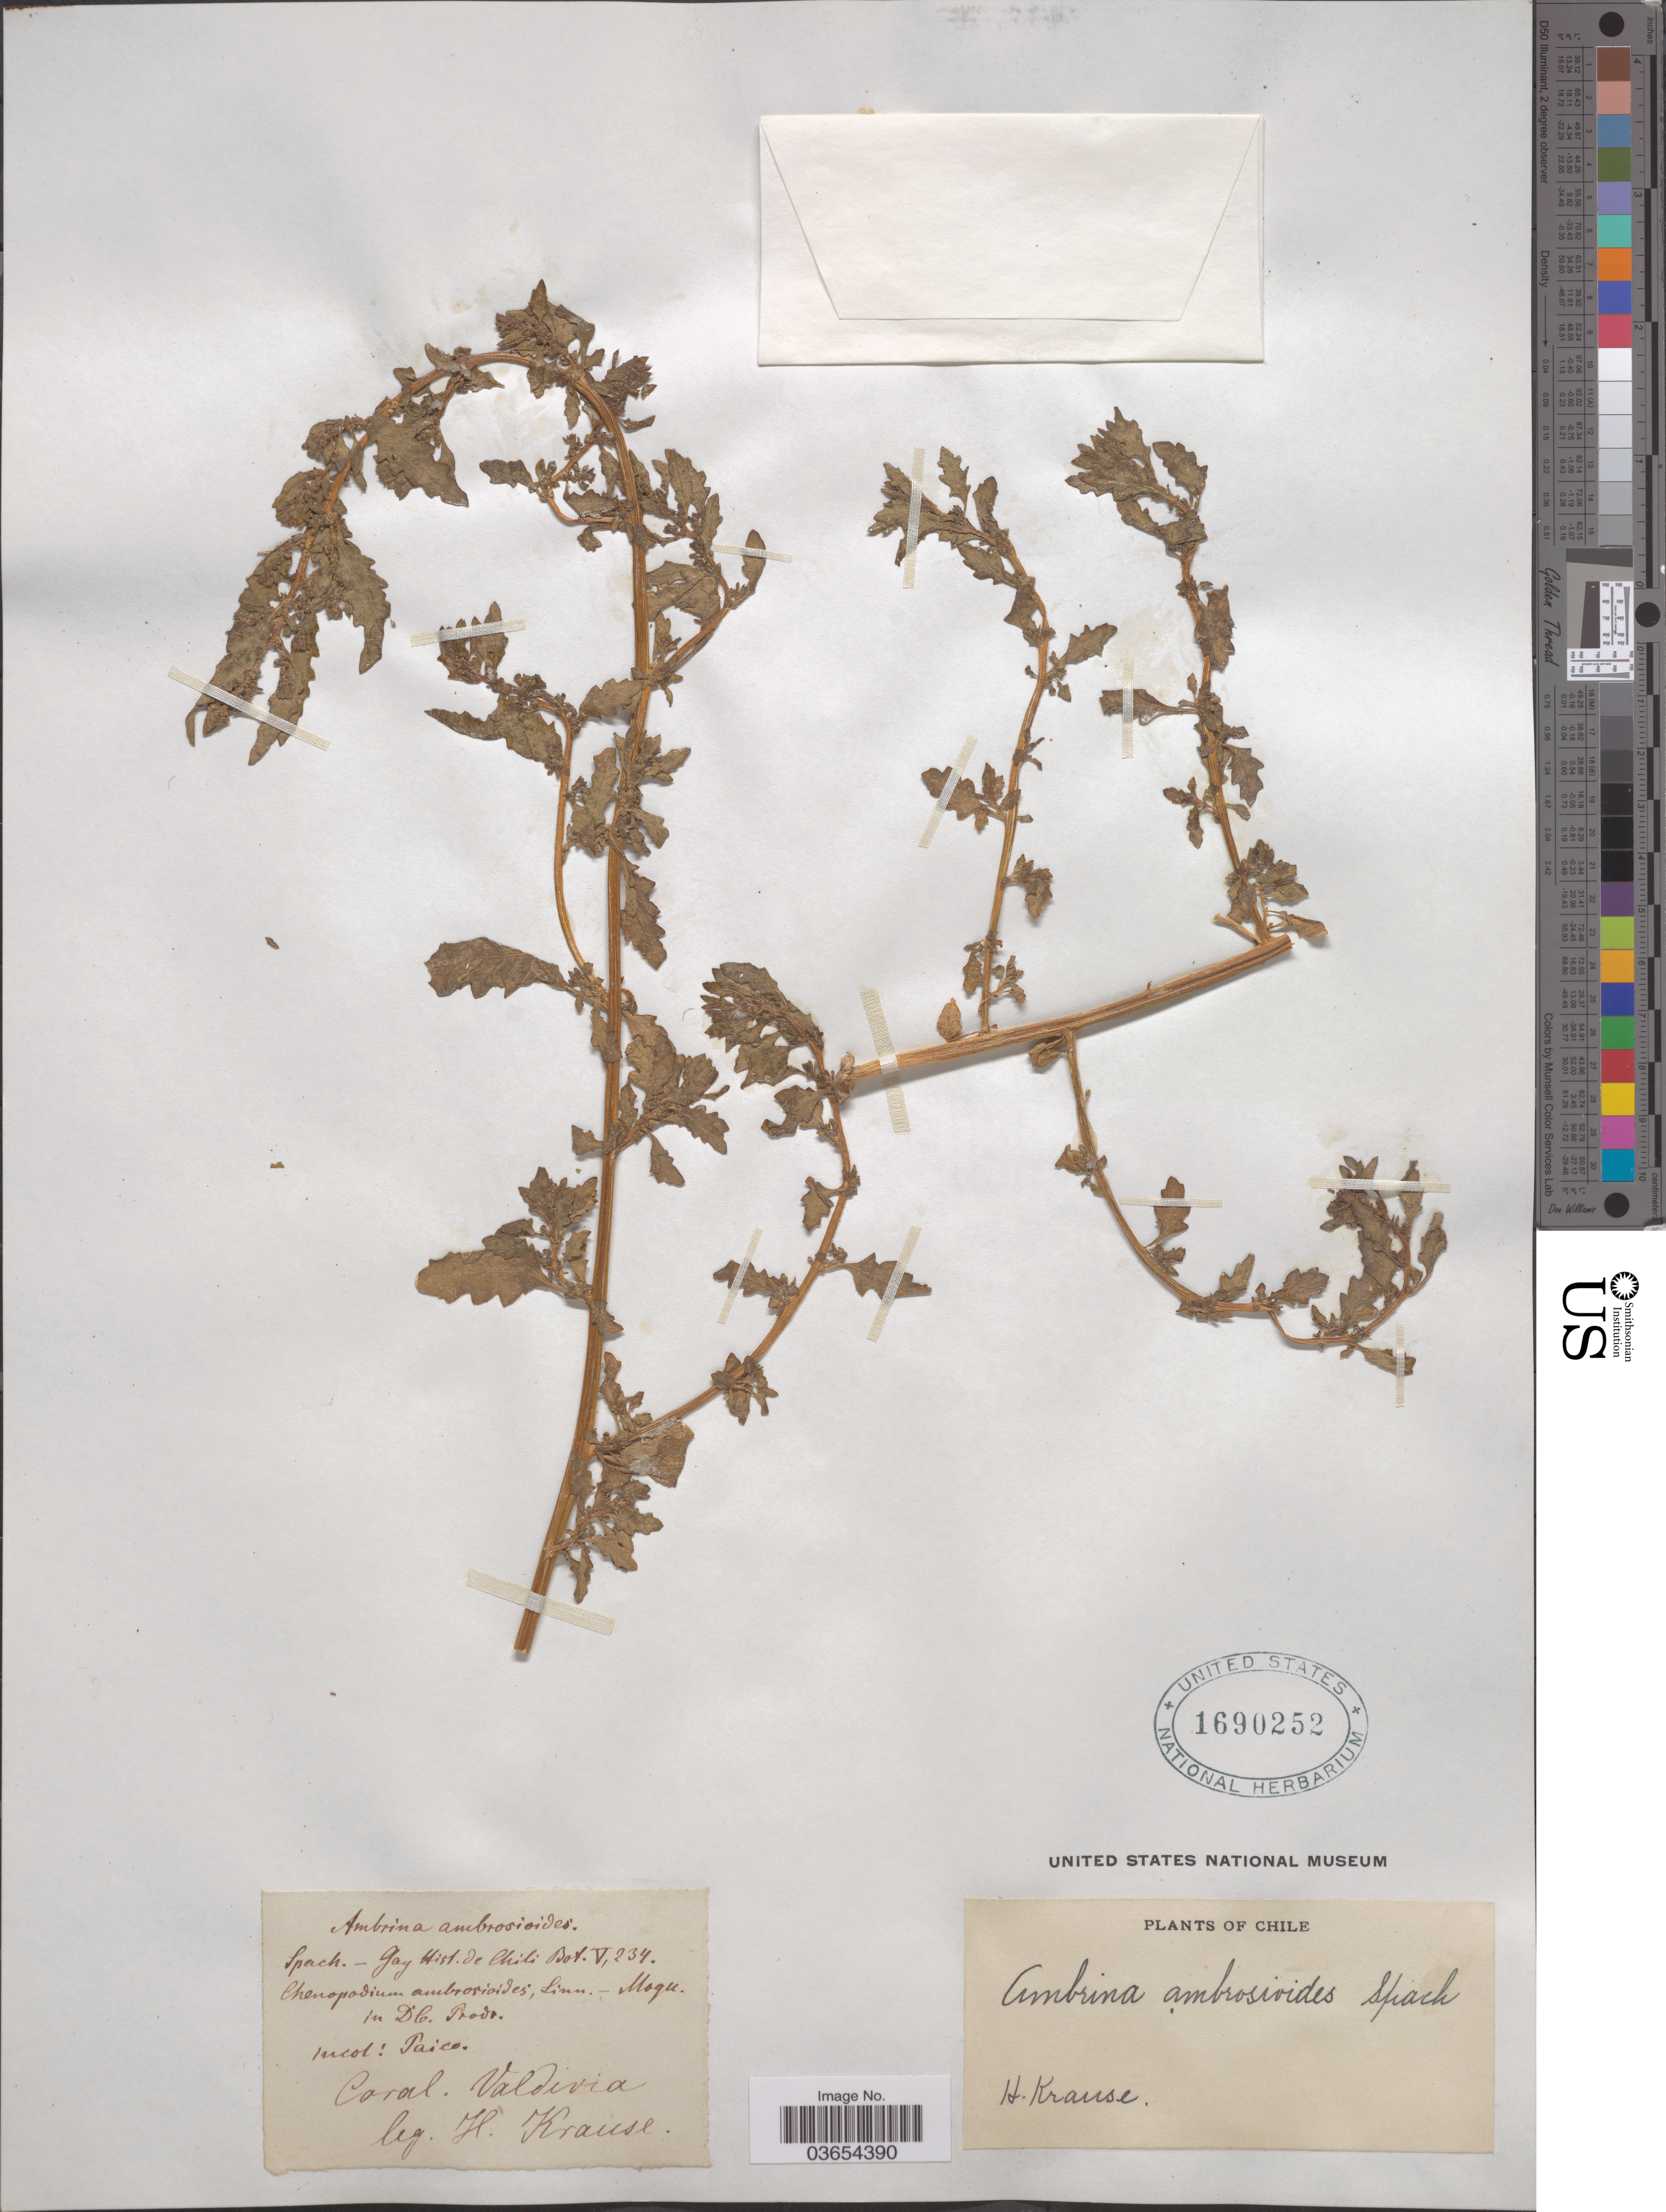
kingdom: Plantae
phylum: Tracheophyta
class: Magnoliopsida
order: Caryophyllales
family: Amaranthaceae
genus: Chenopodium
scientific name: Chenopodium ambrosioides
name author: L.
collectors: H. Krause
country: Chile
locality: Coral, Valdivia.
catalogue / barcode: US 1690252